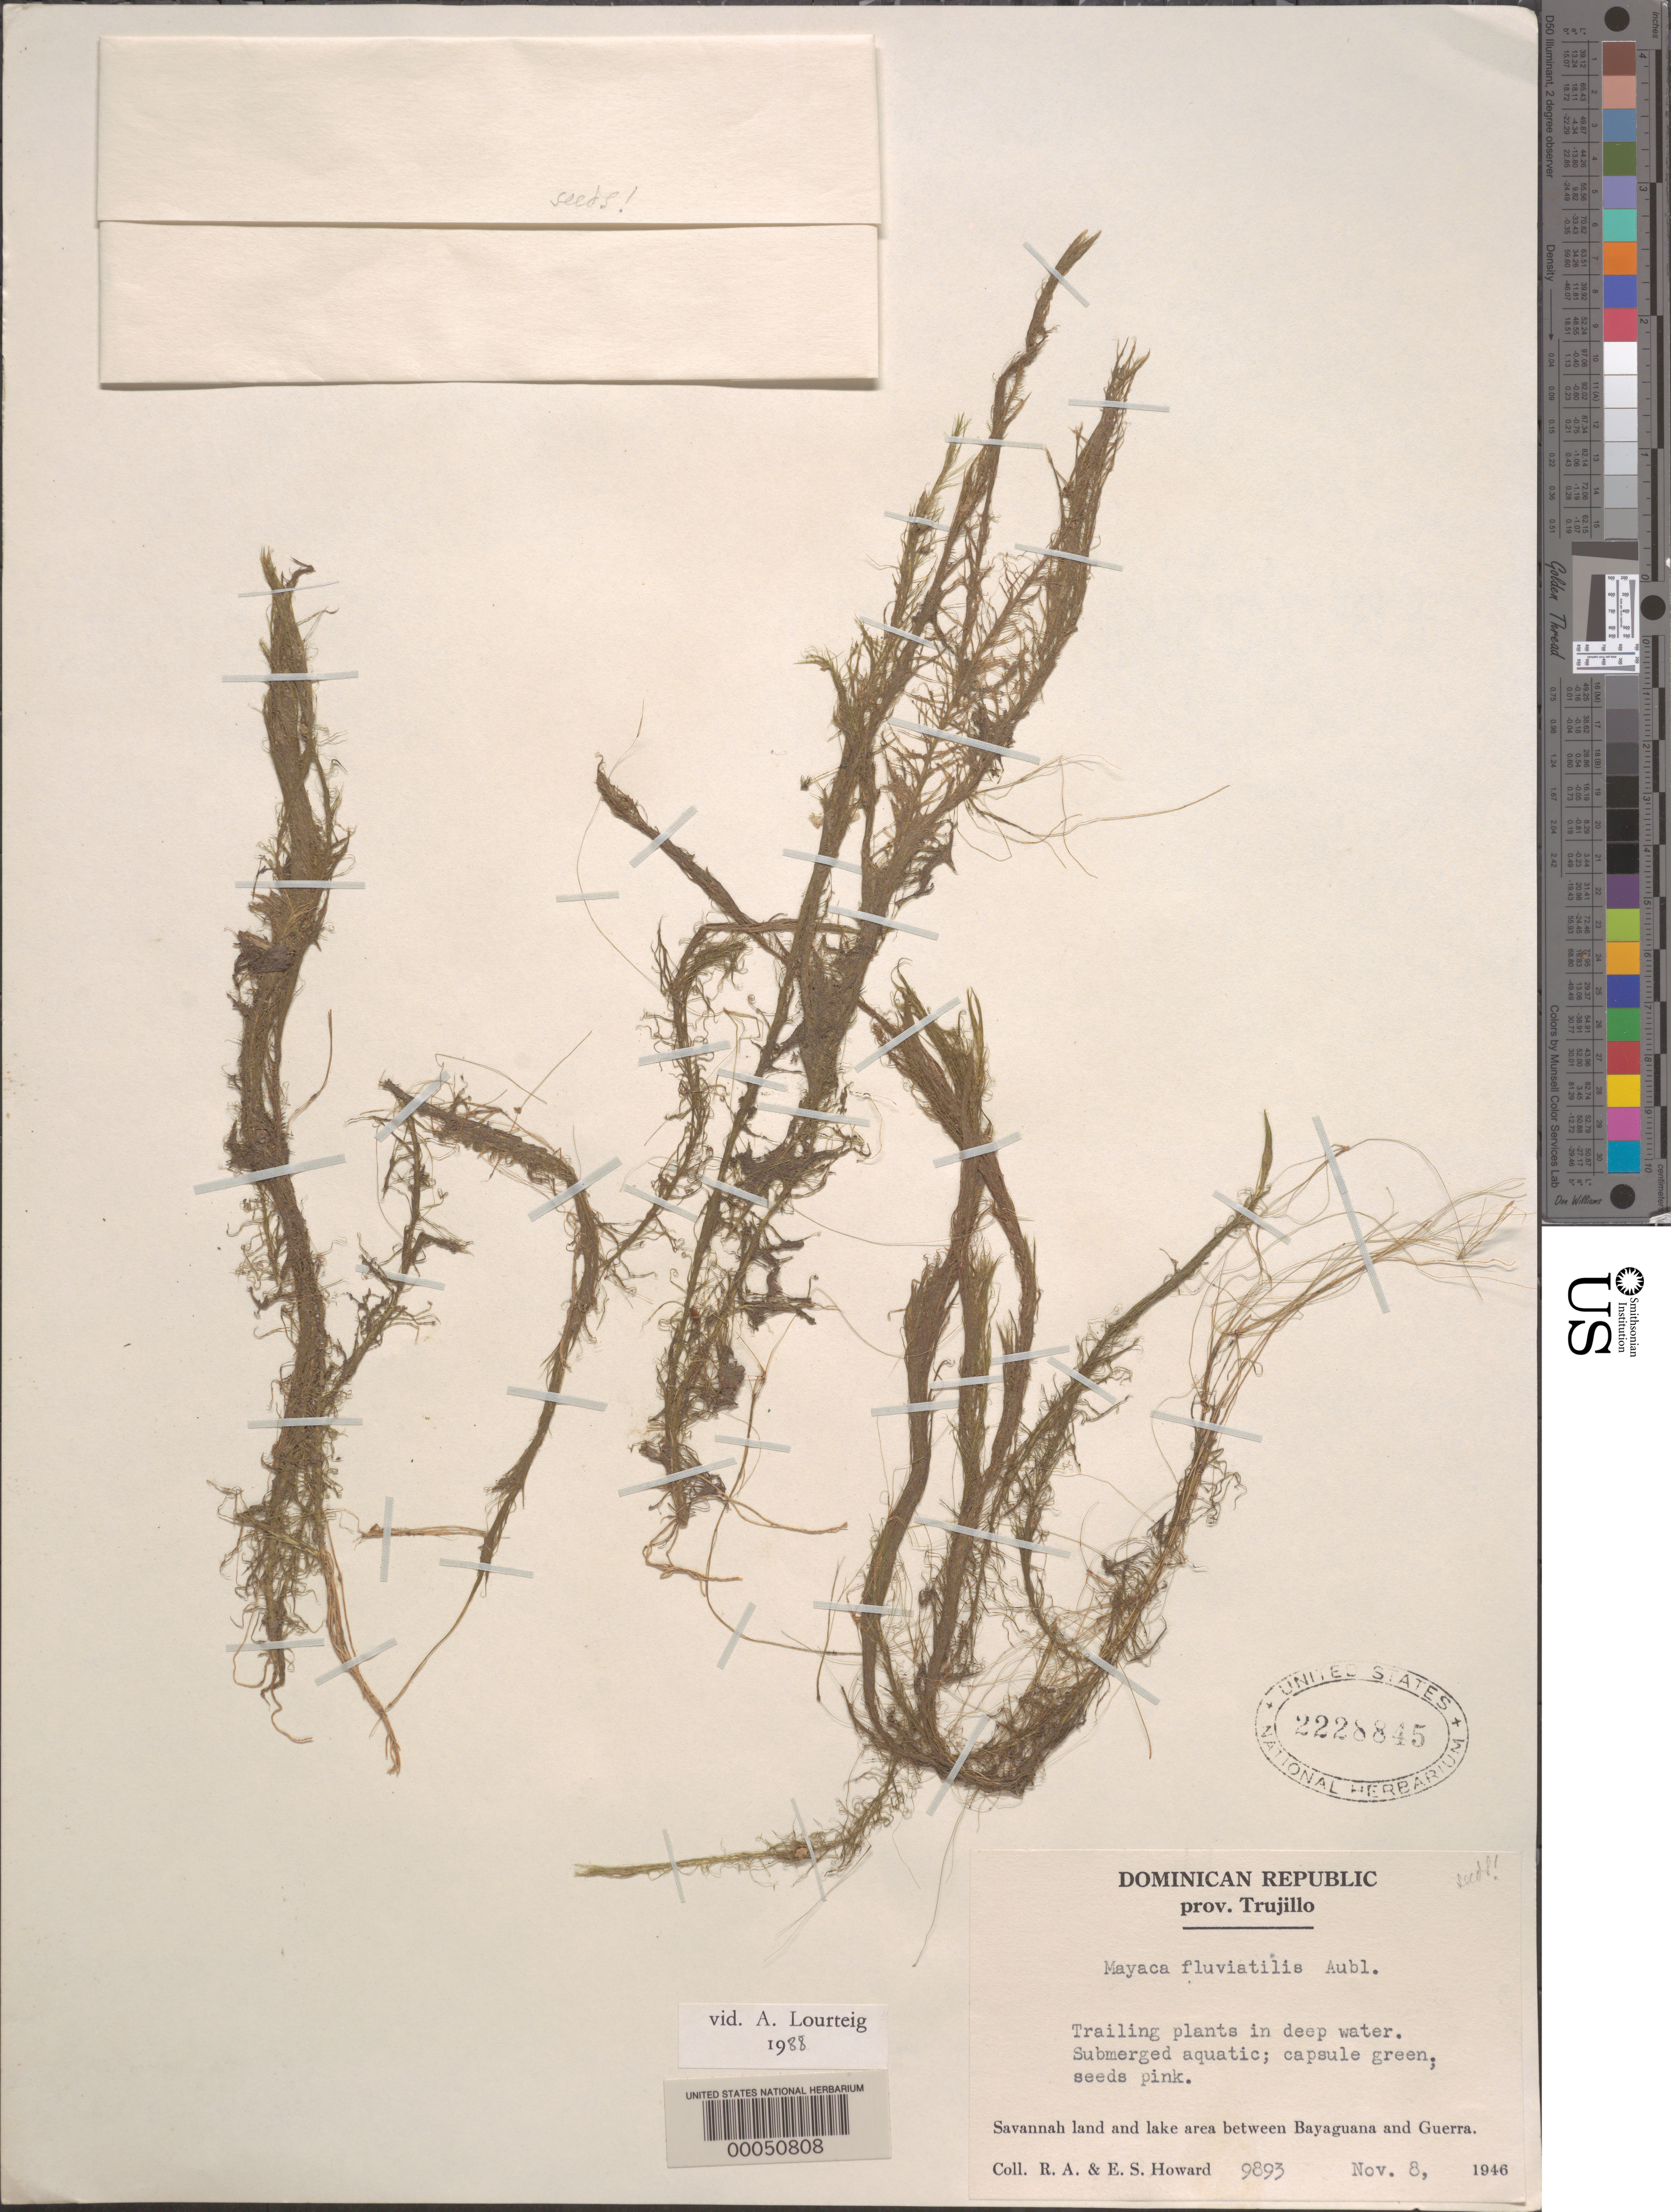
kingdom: Plantae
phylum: Tracheophyta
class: Liliopsida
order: Poales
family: Mayacaceae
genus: Mayaca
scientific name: Mayaca fluviatilis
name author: Aubl.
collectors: R. A. Howard & E. S. Howard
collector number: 9893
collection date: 1946-11-08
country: Venezuela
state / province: Trujillo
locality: Savannah land and lake area between Bayaguana and Guerra.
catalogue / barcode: US 2228845